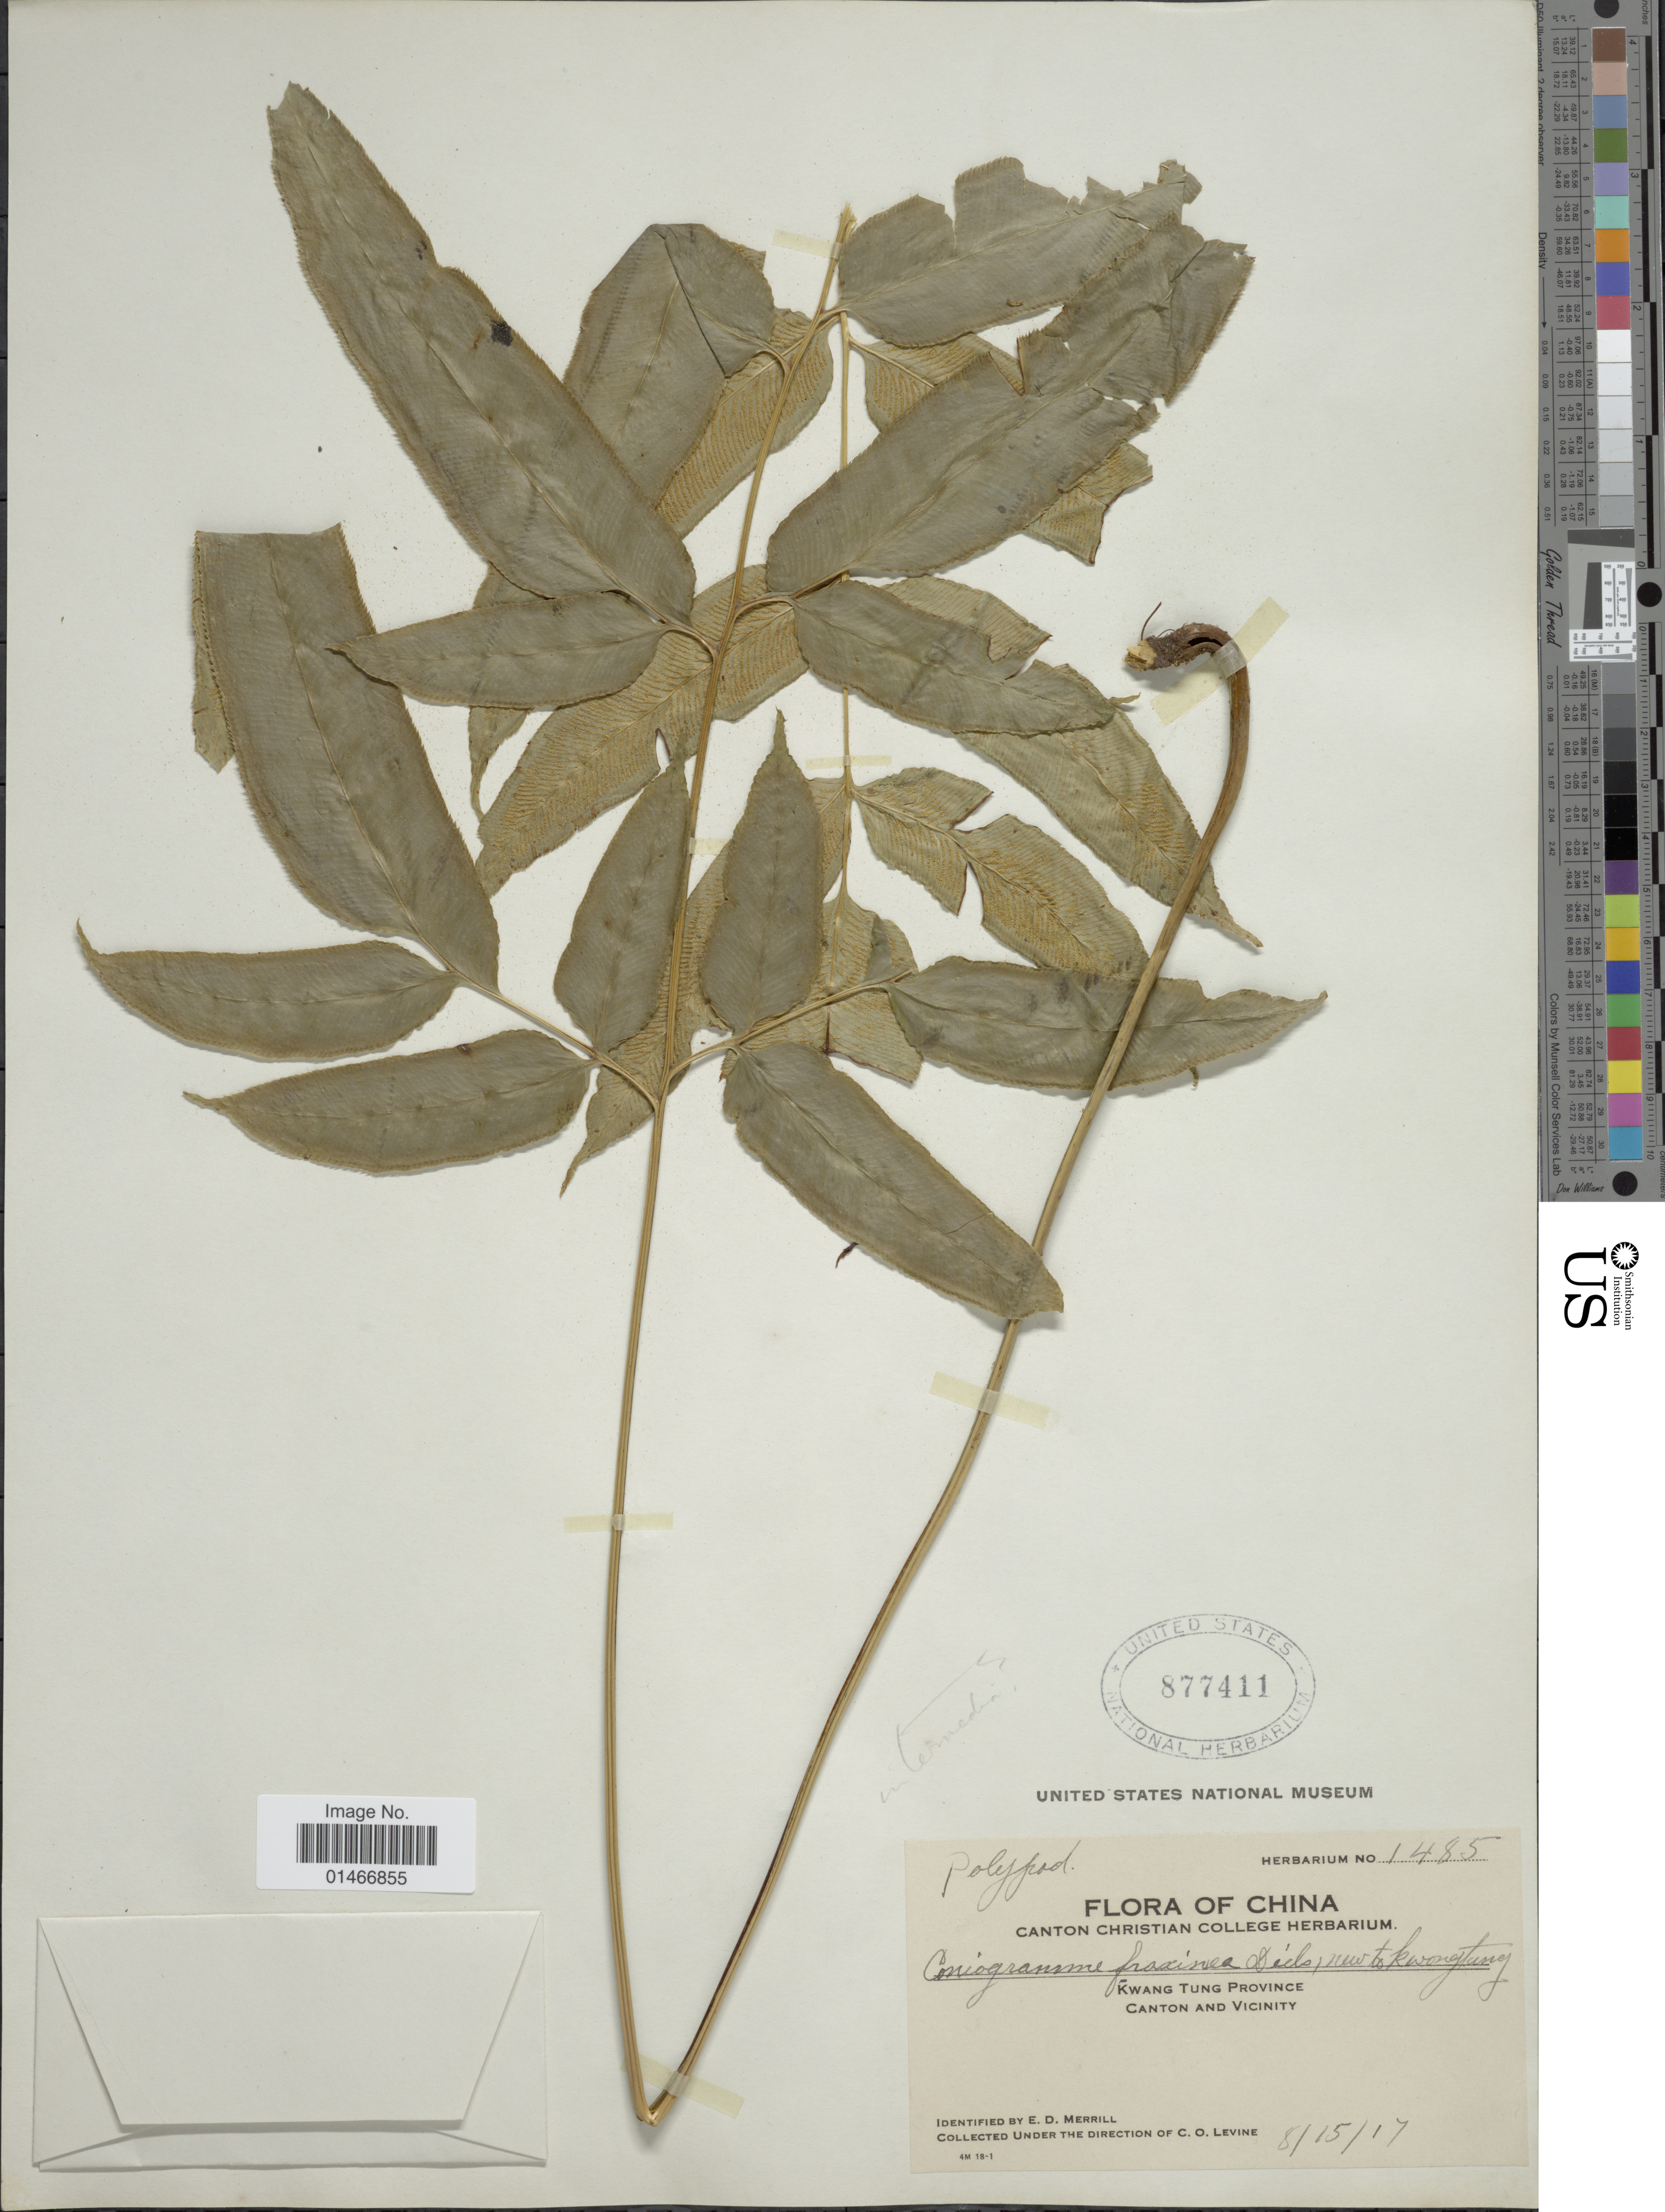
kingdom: Plantae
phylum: Tracheophyta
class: Polypodiopsida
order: Polypodiales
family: Pteridaceae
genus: Coniogramme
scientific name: Coniogramme intermedia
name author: Hieron.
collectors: C. O. Levine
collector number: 1485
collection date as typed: Transcribed d/m/y: 15/8/17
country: China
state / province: Guangdong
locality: Kwang Tung Province. Canton and Vicinity.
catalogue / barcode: US 877411